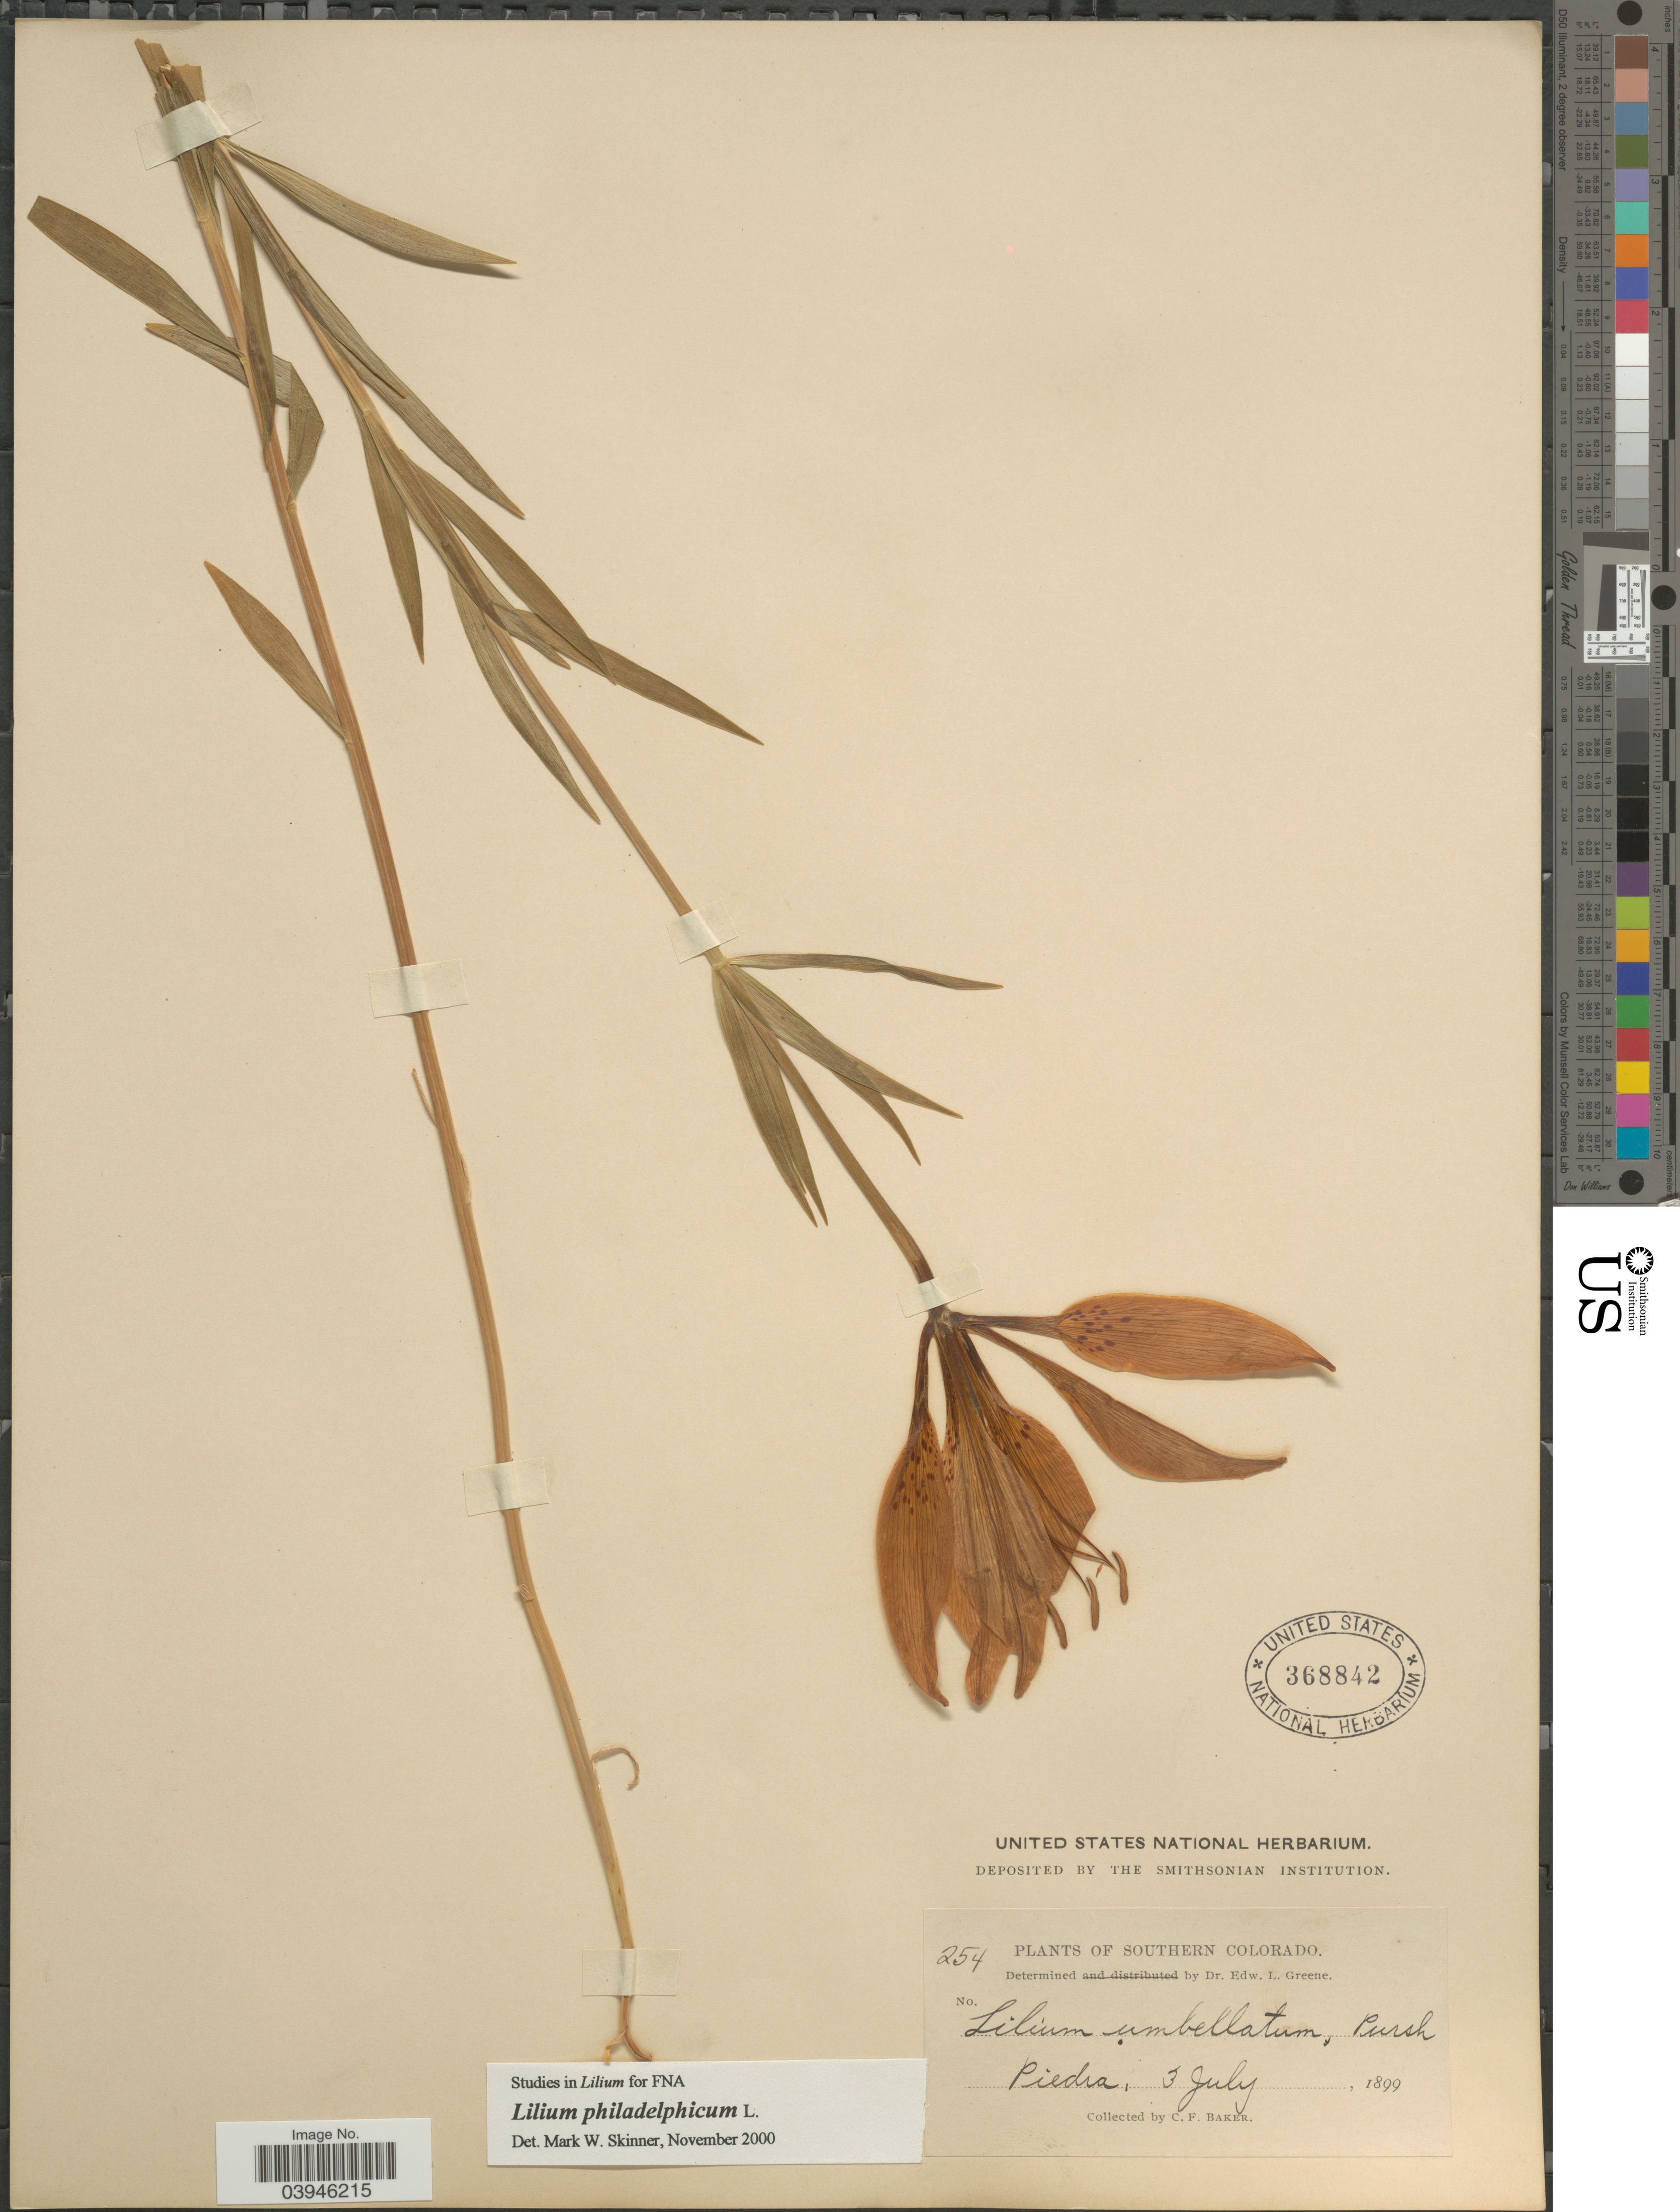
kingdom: Plantae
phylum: Tracheophyta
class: Liliopsida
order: Liliales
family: Liliaceae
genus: Lilium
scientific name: Lilium philadelphicum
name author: L.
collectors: C. F. Baker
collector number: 254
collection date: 1899-07-03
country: United States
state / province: Colorado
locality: Southern Colorado. Piedra.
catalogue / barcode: US 368842